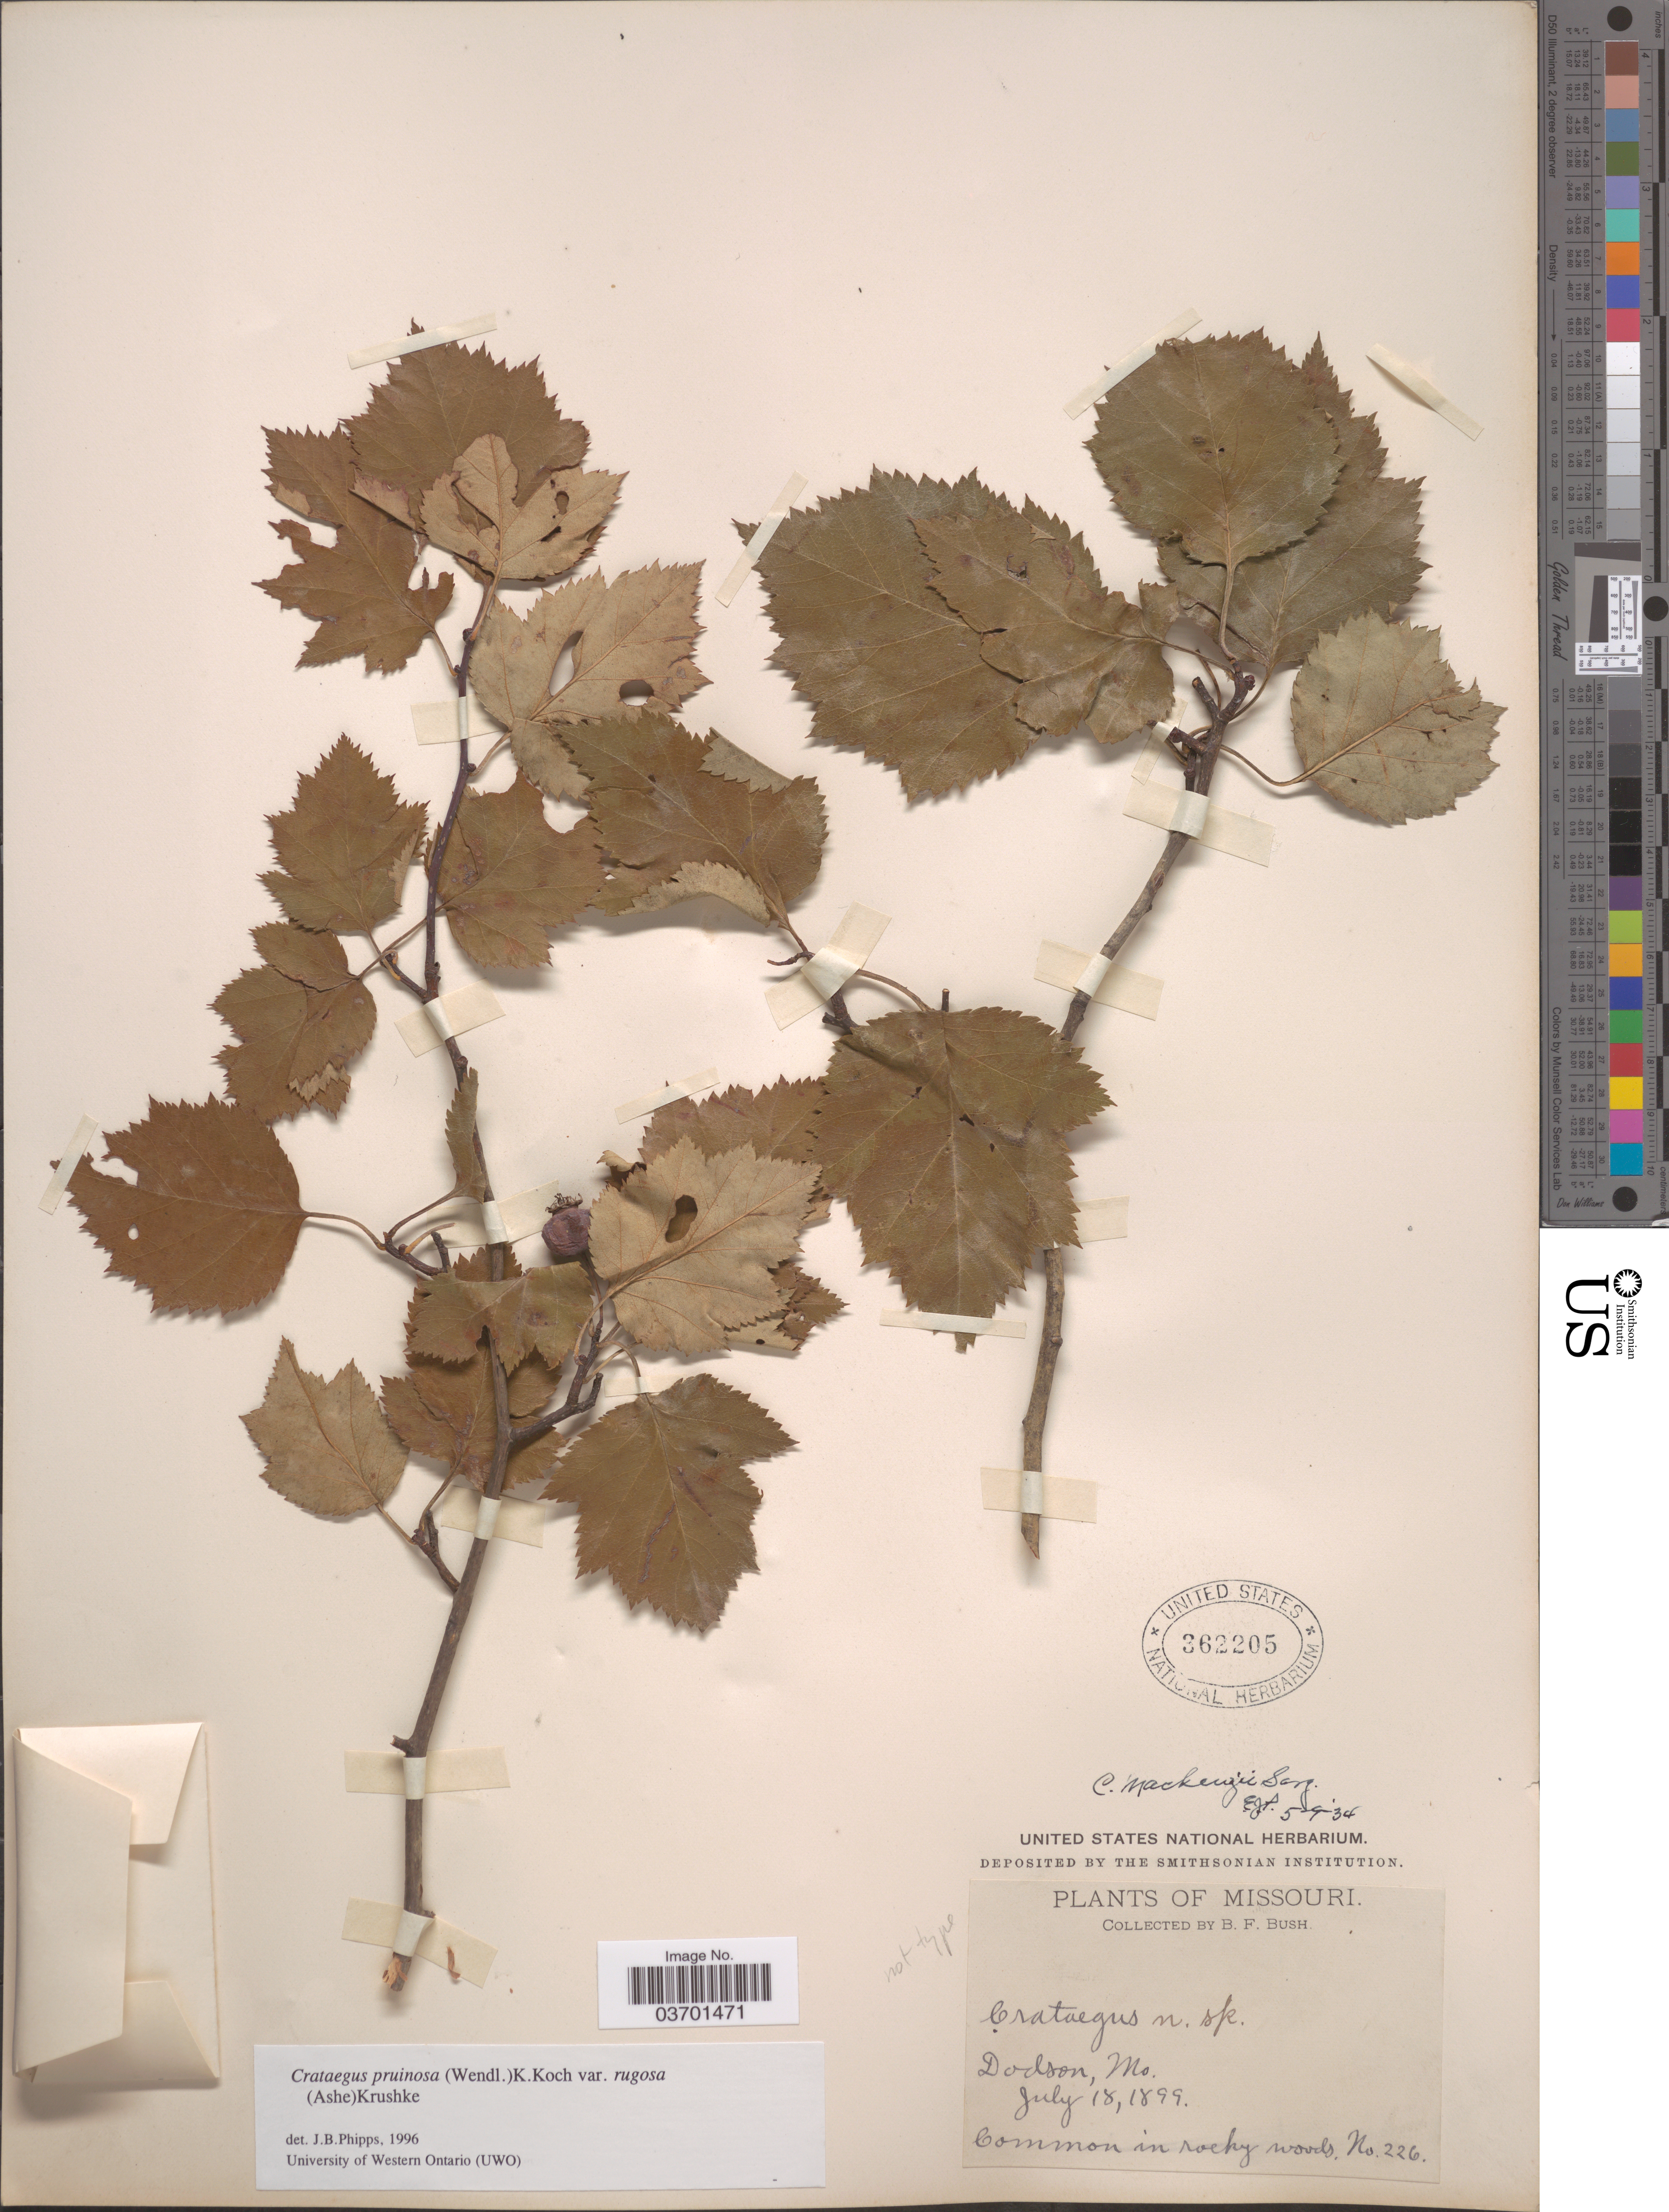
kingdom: Plantae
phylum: Tracheophyta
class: Magnoliopsida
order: Rosales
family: Rosaceae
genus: Crataegus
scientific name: Crataegus pruinosa var. rugosa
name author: (Ashe) Kruschke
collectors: B. F. Bush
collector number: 226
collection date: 1899-07-18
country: United States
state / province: Missouri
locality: Dodson.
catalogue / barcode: US 362205